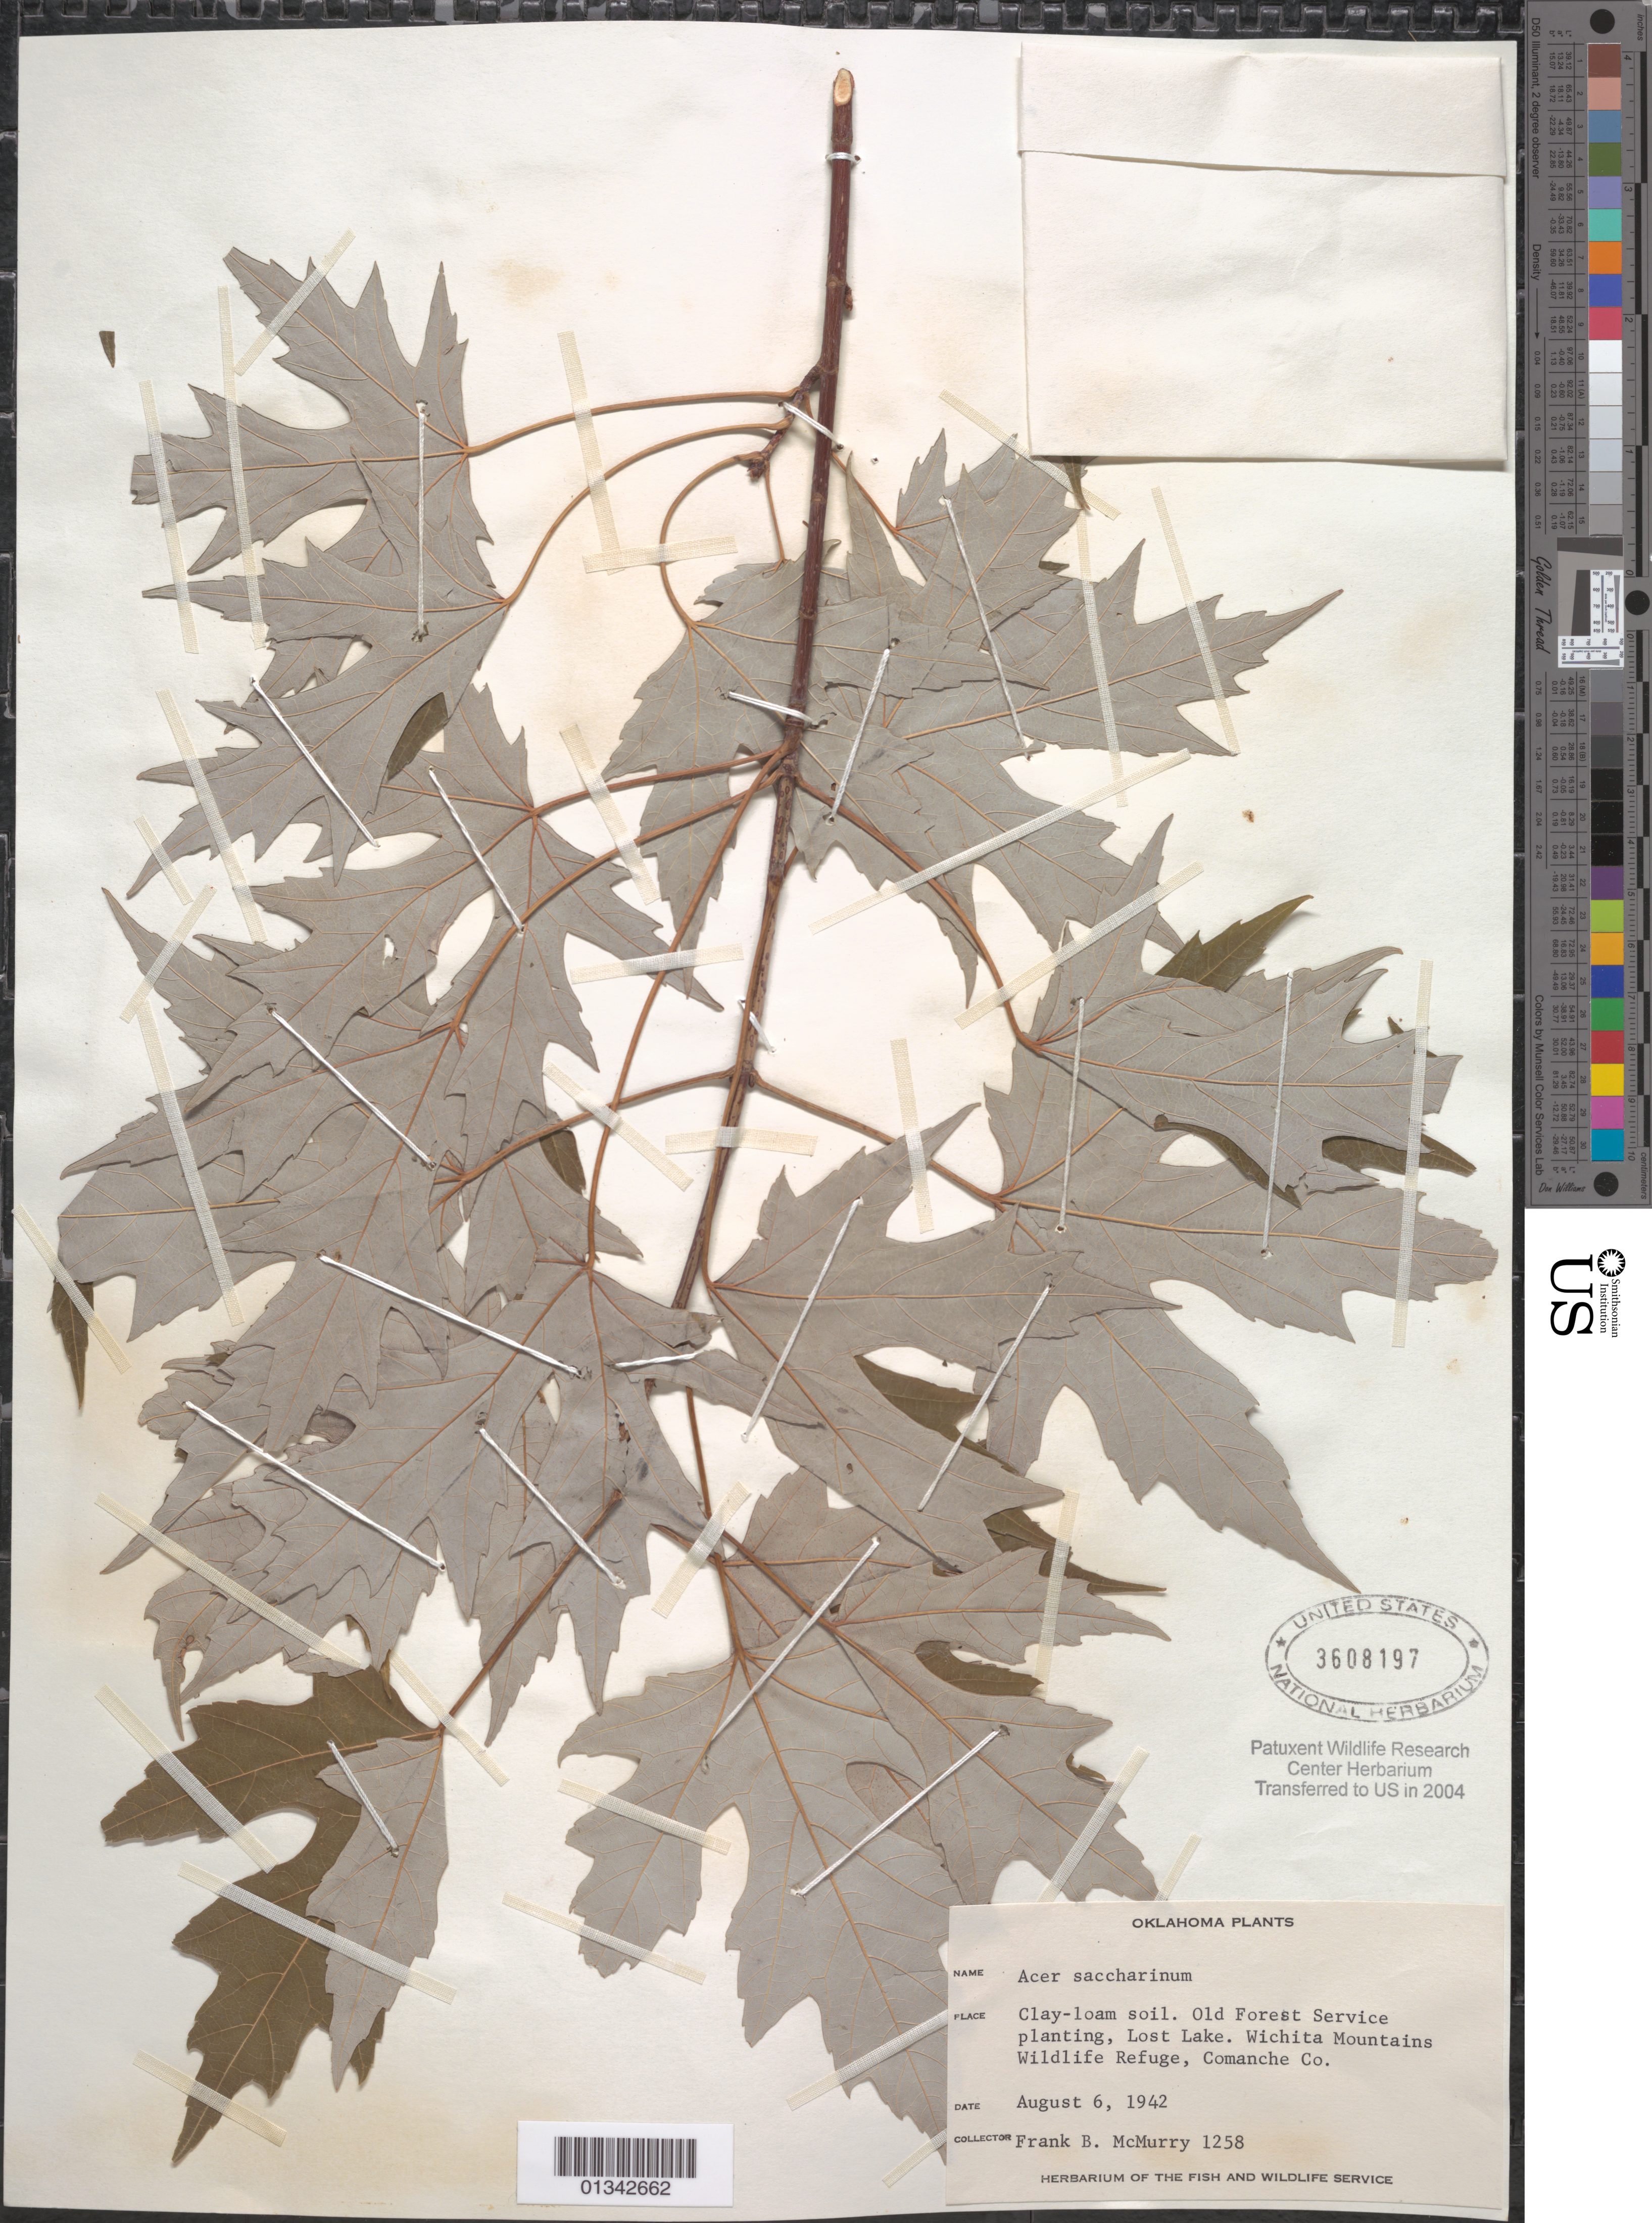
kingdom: Plantae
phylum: Tracheophyta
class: Magnoliopsida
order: Sapindales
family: Sapindaceae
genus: Acer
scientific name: Acer saccharinum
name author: L.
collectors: F. B. McMurry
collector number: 1258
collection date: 1942-08-06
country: United States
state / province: Oklahoma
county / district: Comanche County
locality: Comanche County, Lost Lake, old Forest Service planting, Wichita Mountains Wildlife Refuge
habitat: Clay-loam soil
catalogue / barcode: US 3608197